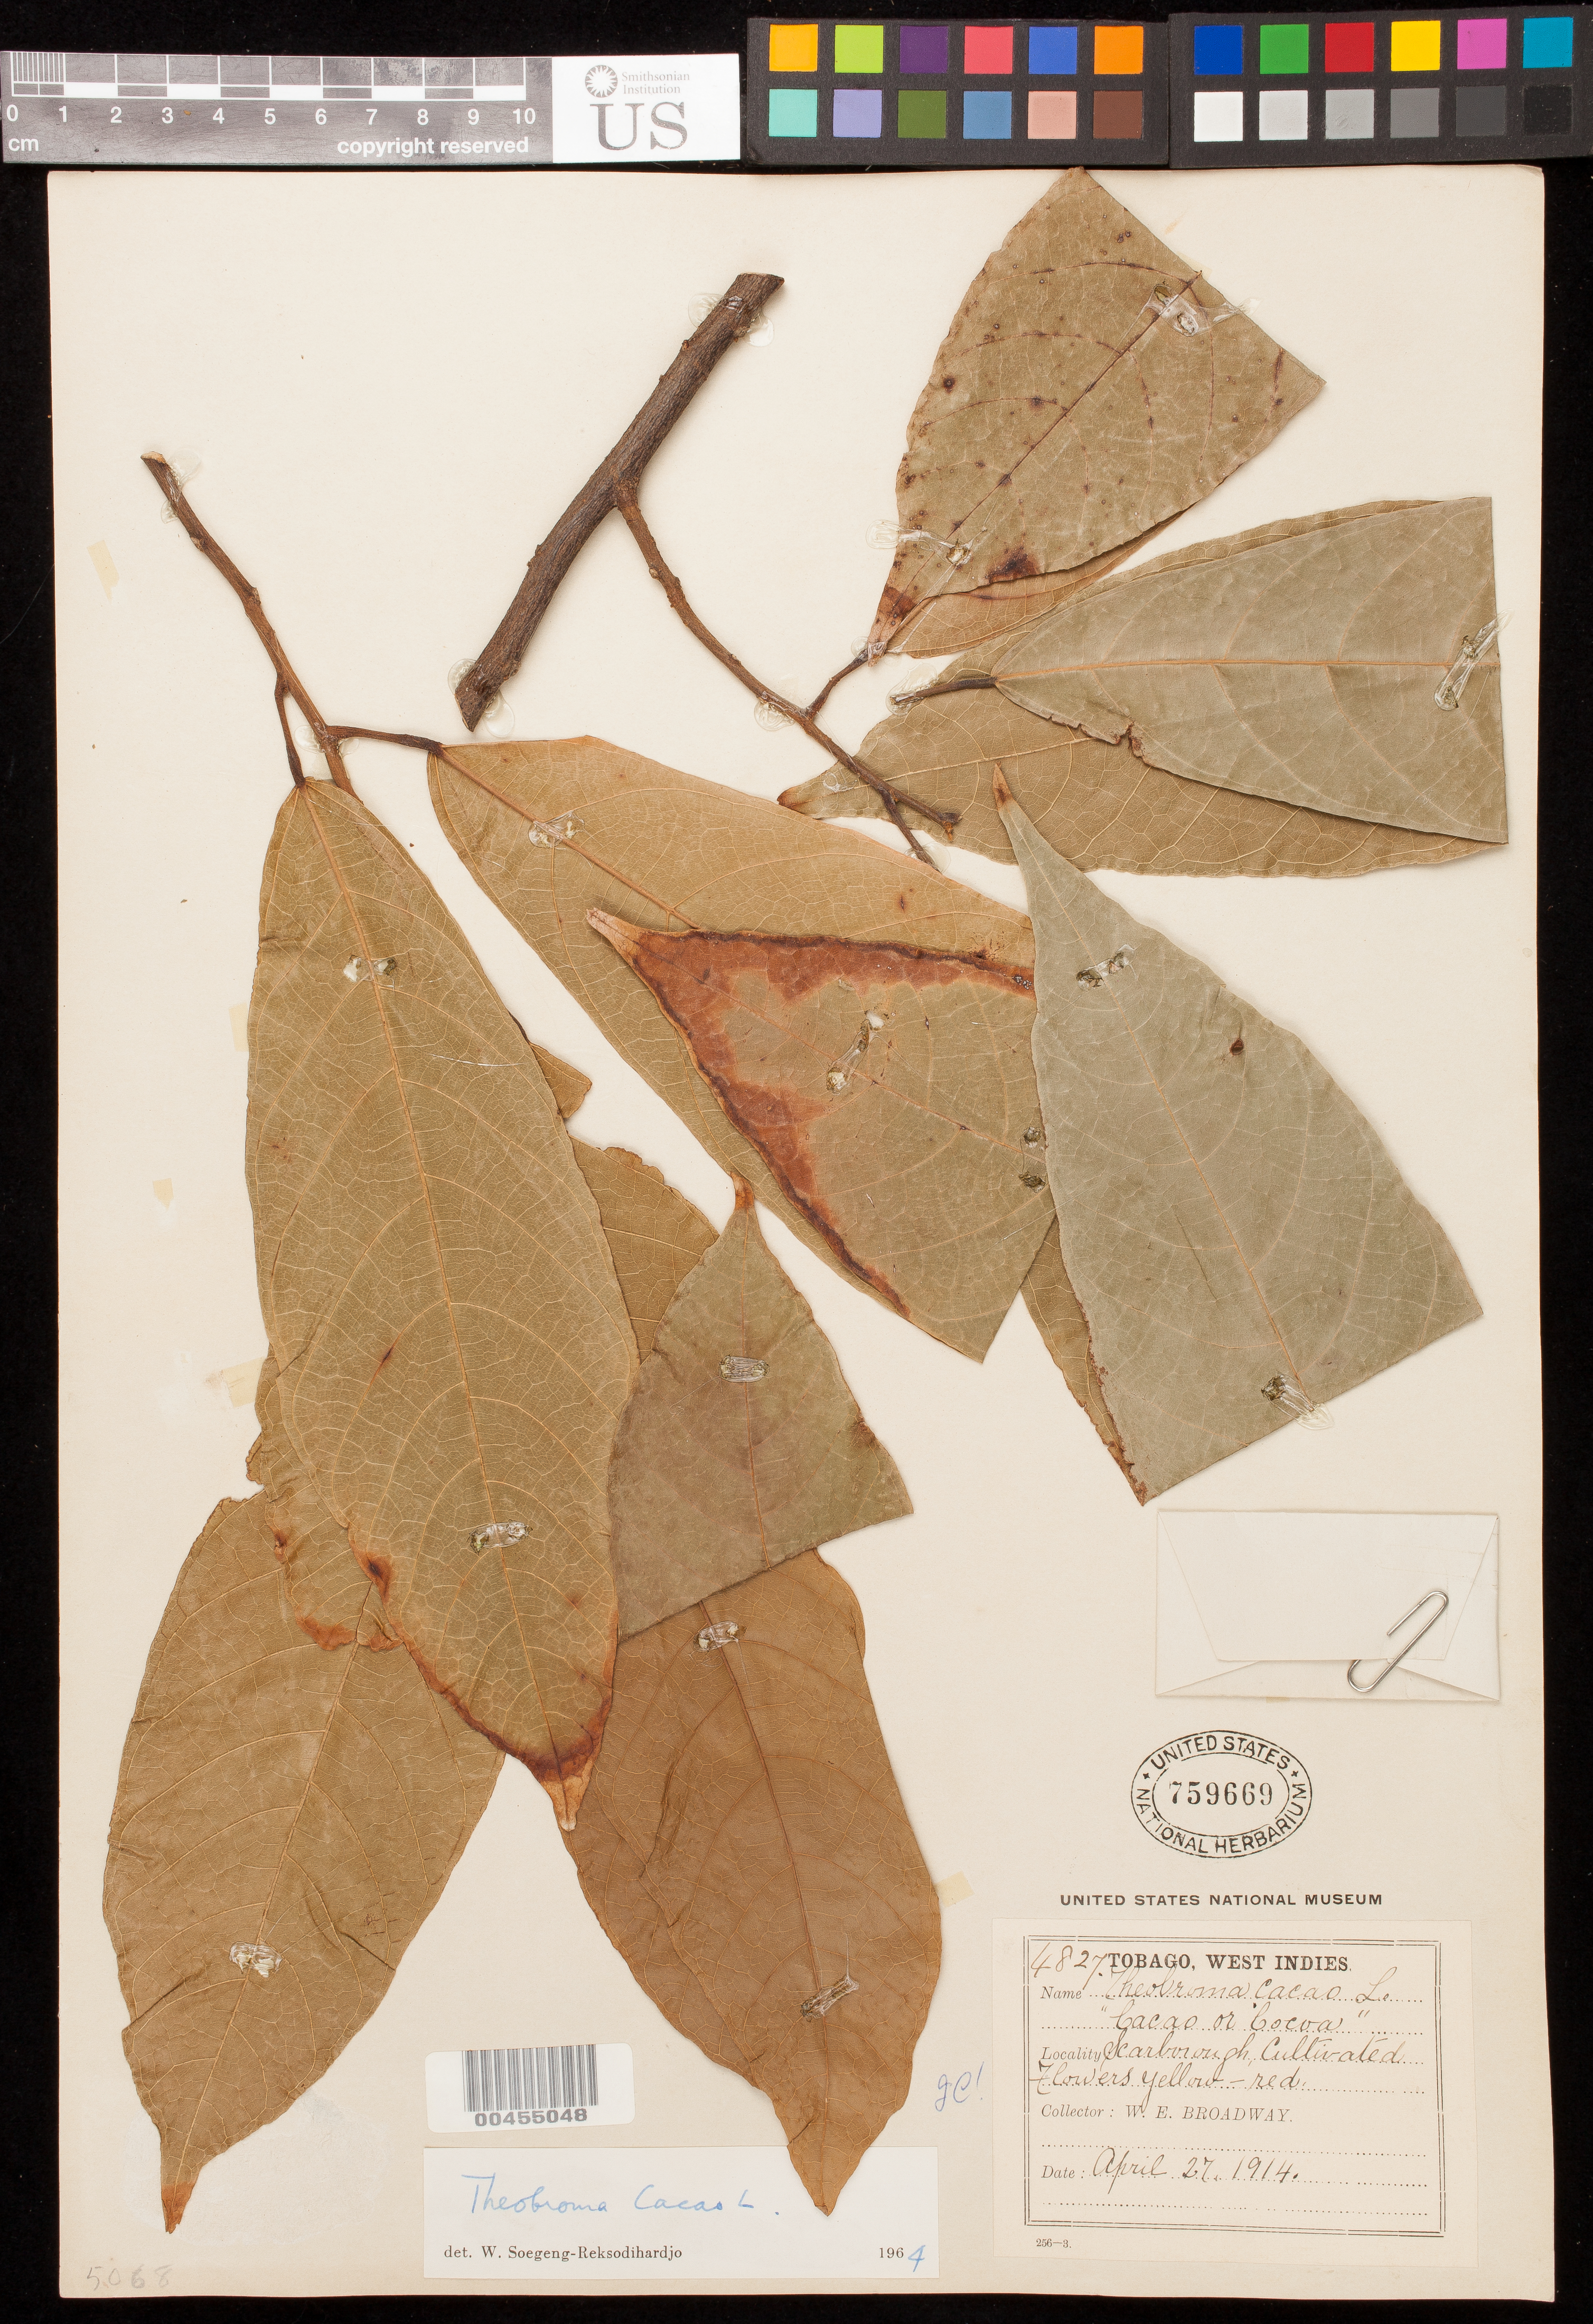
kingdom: Plantae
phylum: Tracheophyta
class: Magnoliopsida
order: Malvales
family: Malvaceae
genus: Theobroma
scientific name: Theobroma cacao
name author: L.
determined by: Soegeng-Reksodihardjo, W.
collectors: W. E. Broadway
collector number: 4827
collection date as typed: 27 Apr 1914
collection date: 1914-04-27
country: Trinidad and Tobago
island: Tobago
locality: Scarborough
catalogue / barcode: US 759669